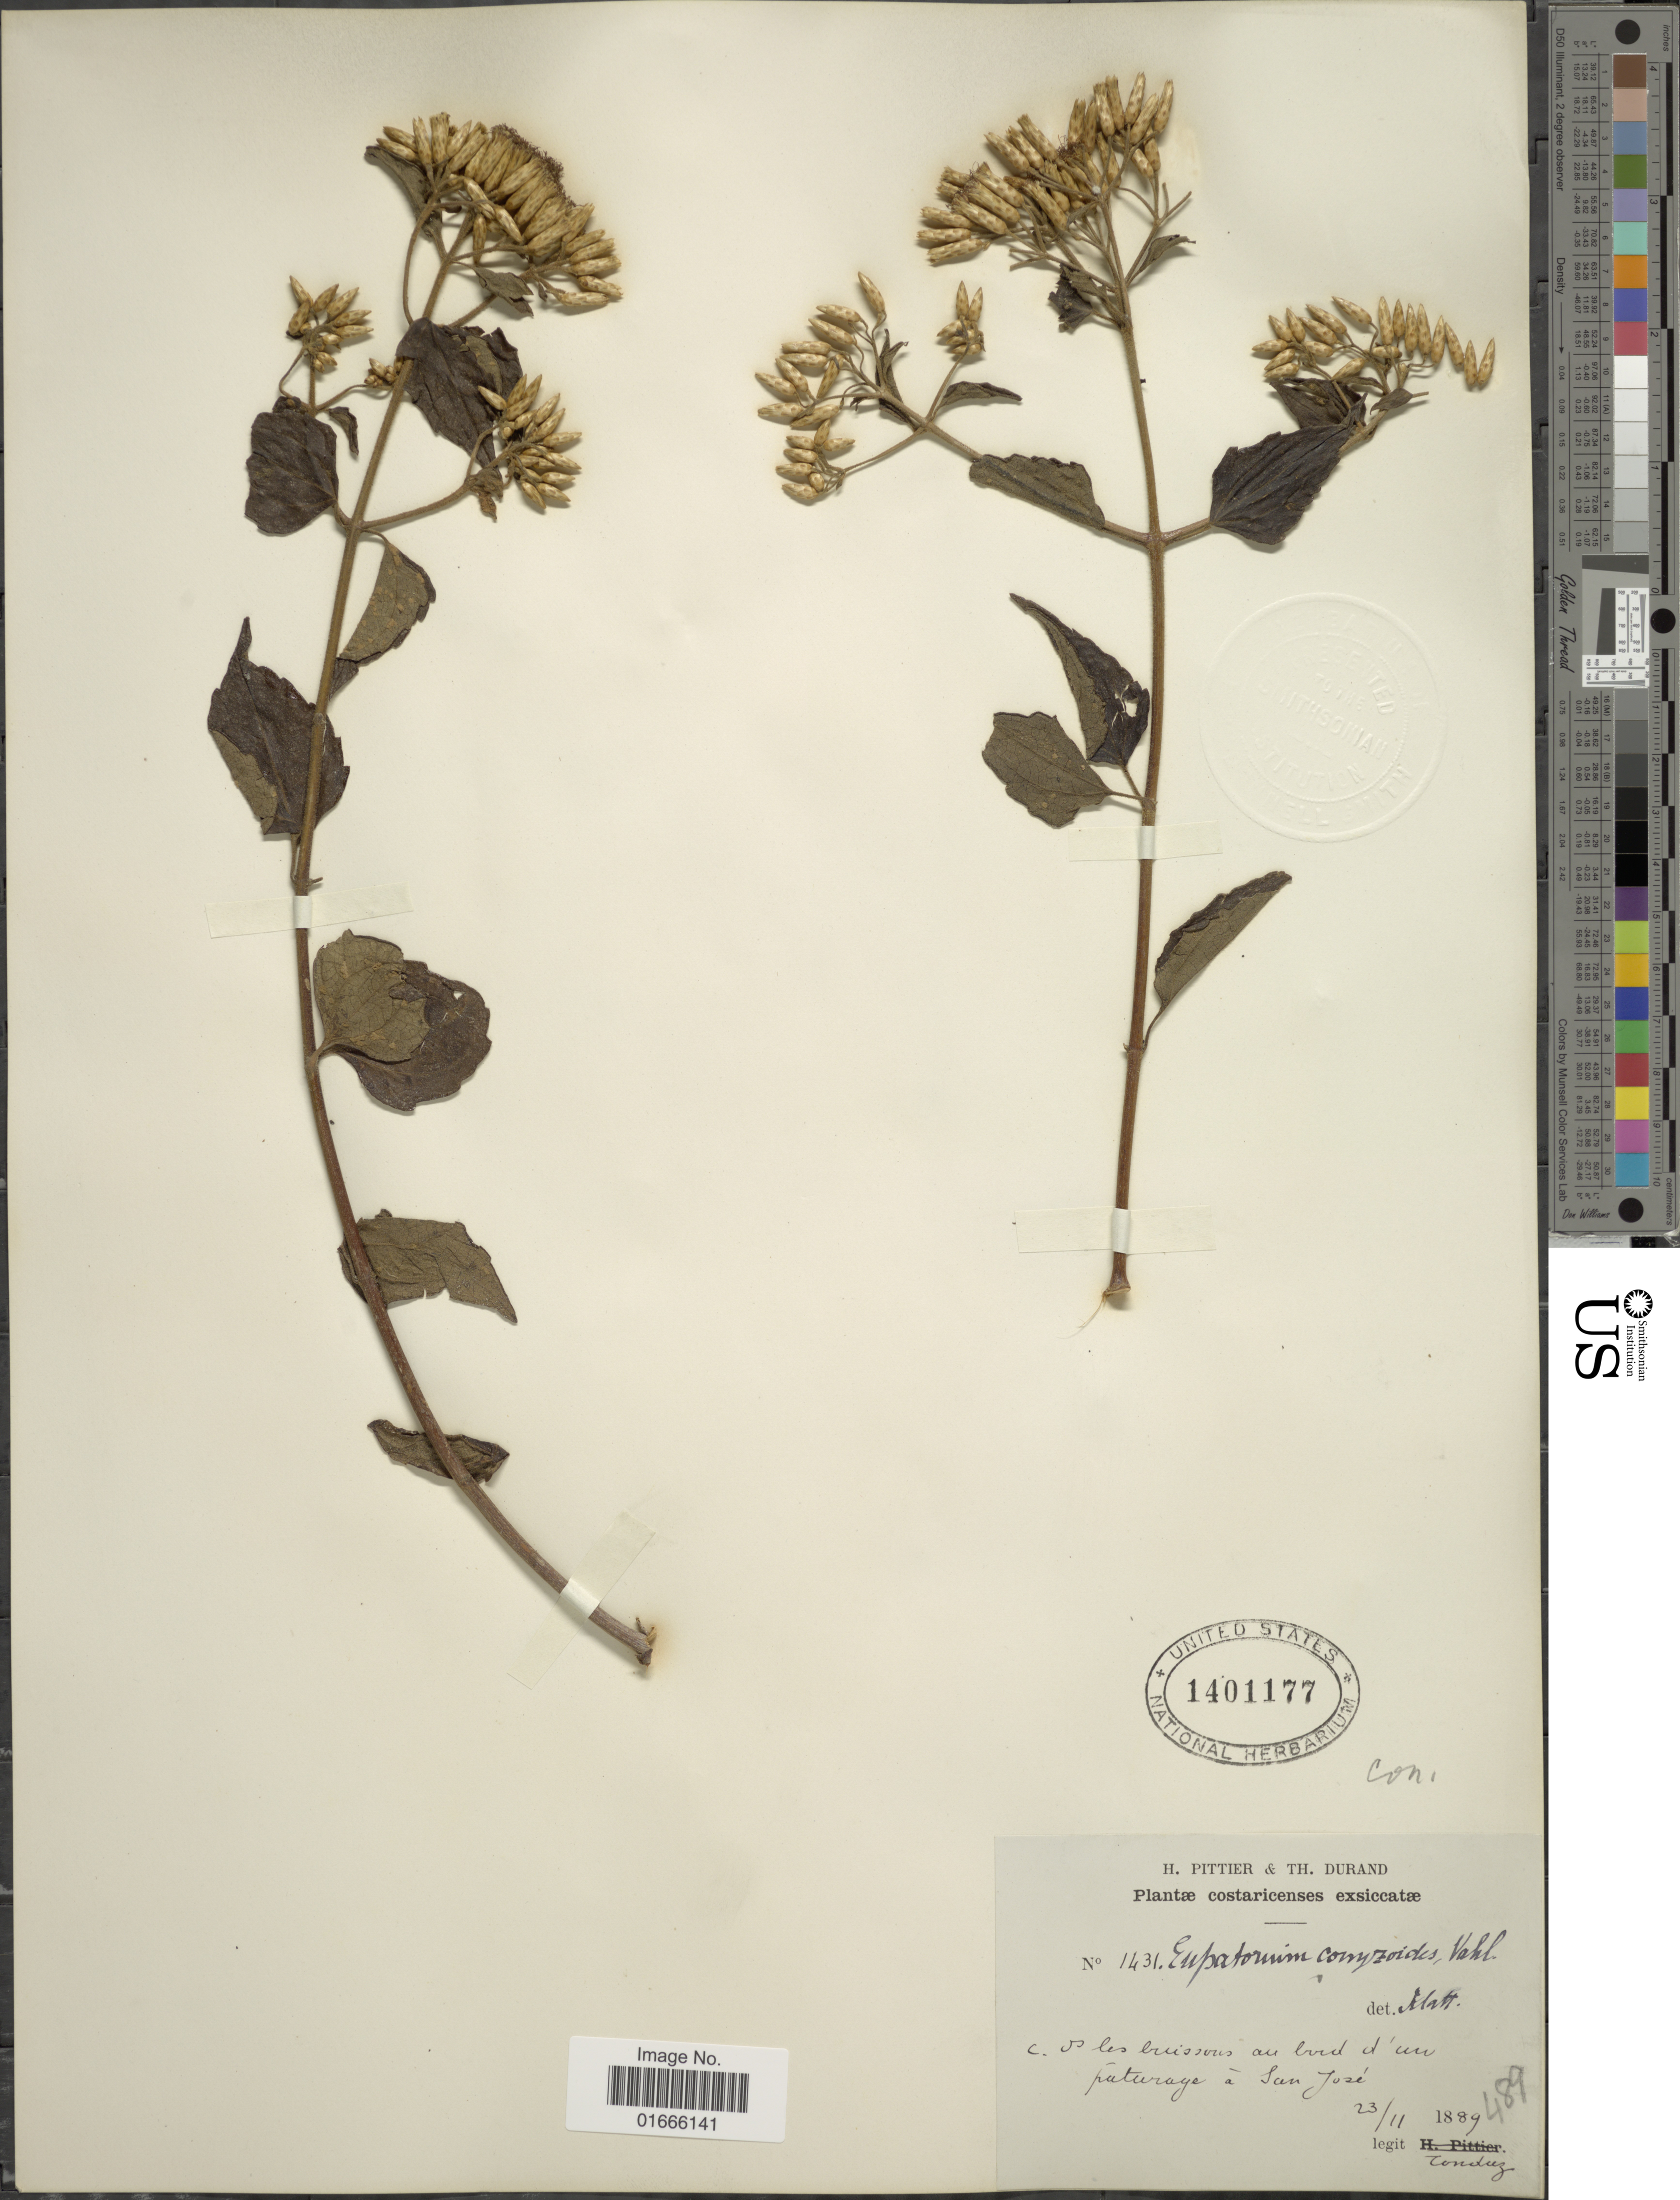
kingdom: Plantae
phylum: Tracheophyta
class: Magnoliopsida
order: Asterales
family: Asteraceae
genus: Chromolaena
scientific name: Chromolaena odorata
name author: (L.) R.M. King & H. Rob.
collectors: A. Tonduz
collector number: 1431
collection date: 1889-11-23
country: Costa Rica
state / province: San José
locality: paturage a San José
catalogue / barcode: US 1401177